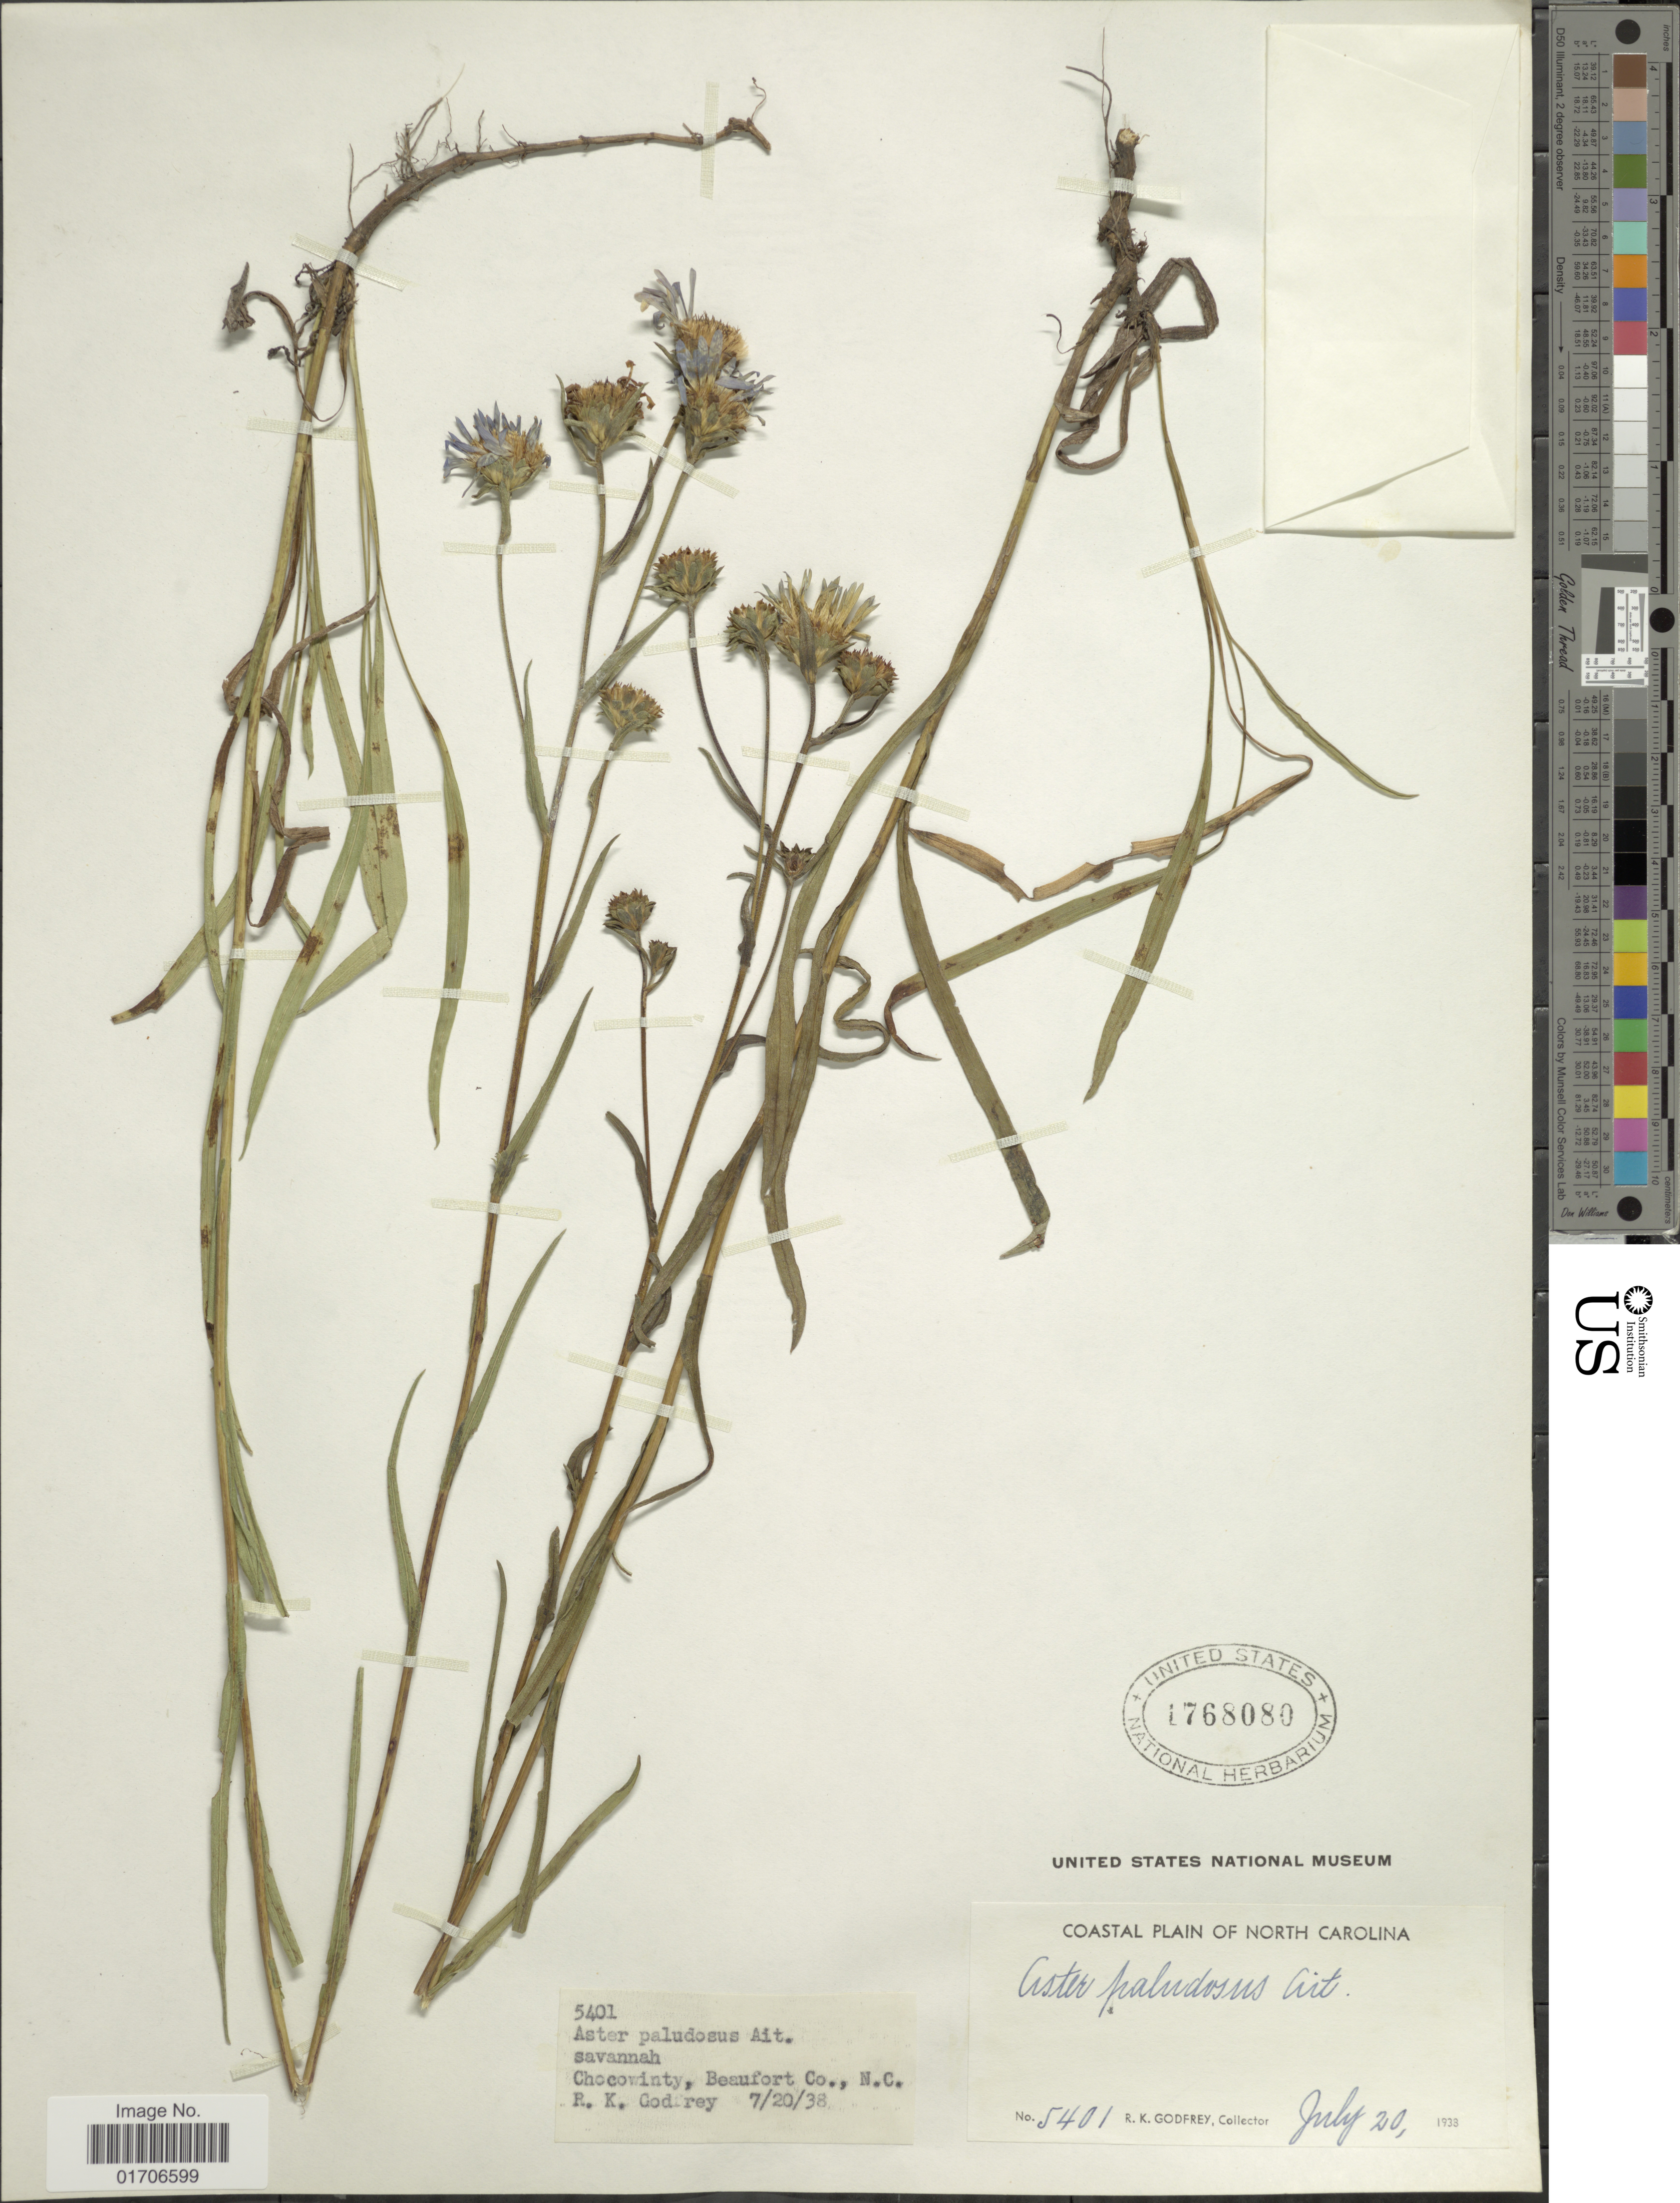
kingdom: Plantae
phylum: Tracheophyta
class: Magnoliopsida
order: Asterales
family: Asteraceae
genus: Eurybia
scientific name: Eurybia paludosa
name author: (Aiton) G.L. Nesom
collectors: R. K. Godfrey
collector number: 5401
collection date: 1938-07-20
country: United States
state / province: North Carolina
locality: Coastal Plain of North Carolina. Savannah. Chocowinty, Beaufort Co., N.C.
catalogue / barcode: US 1768080